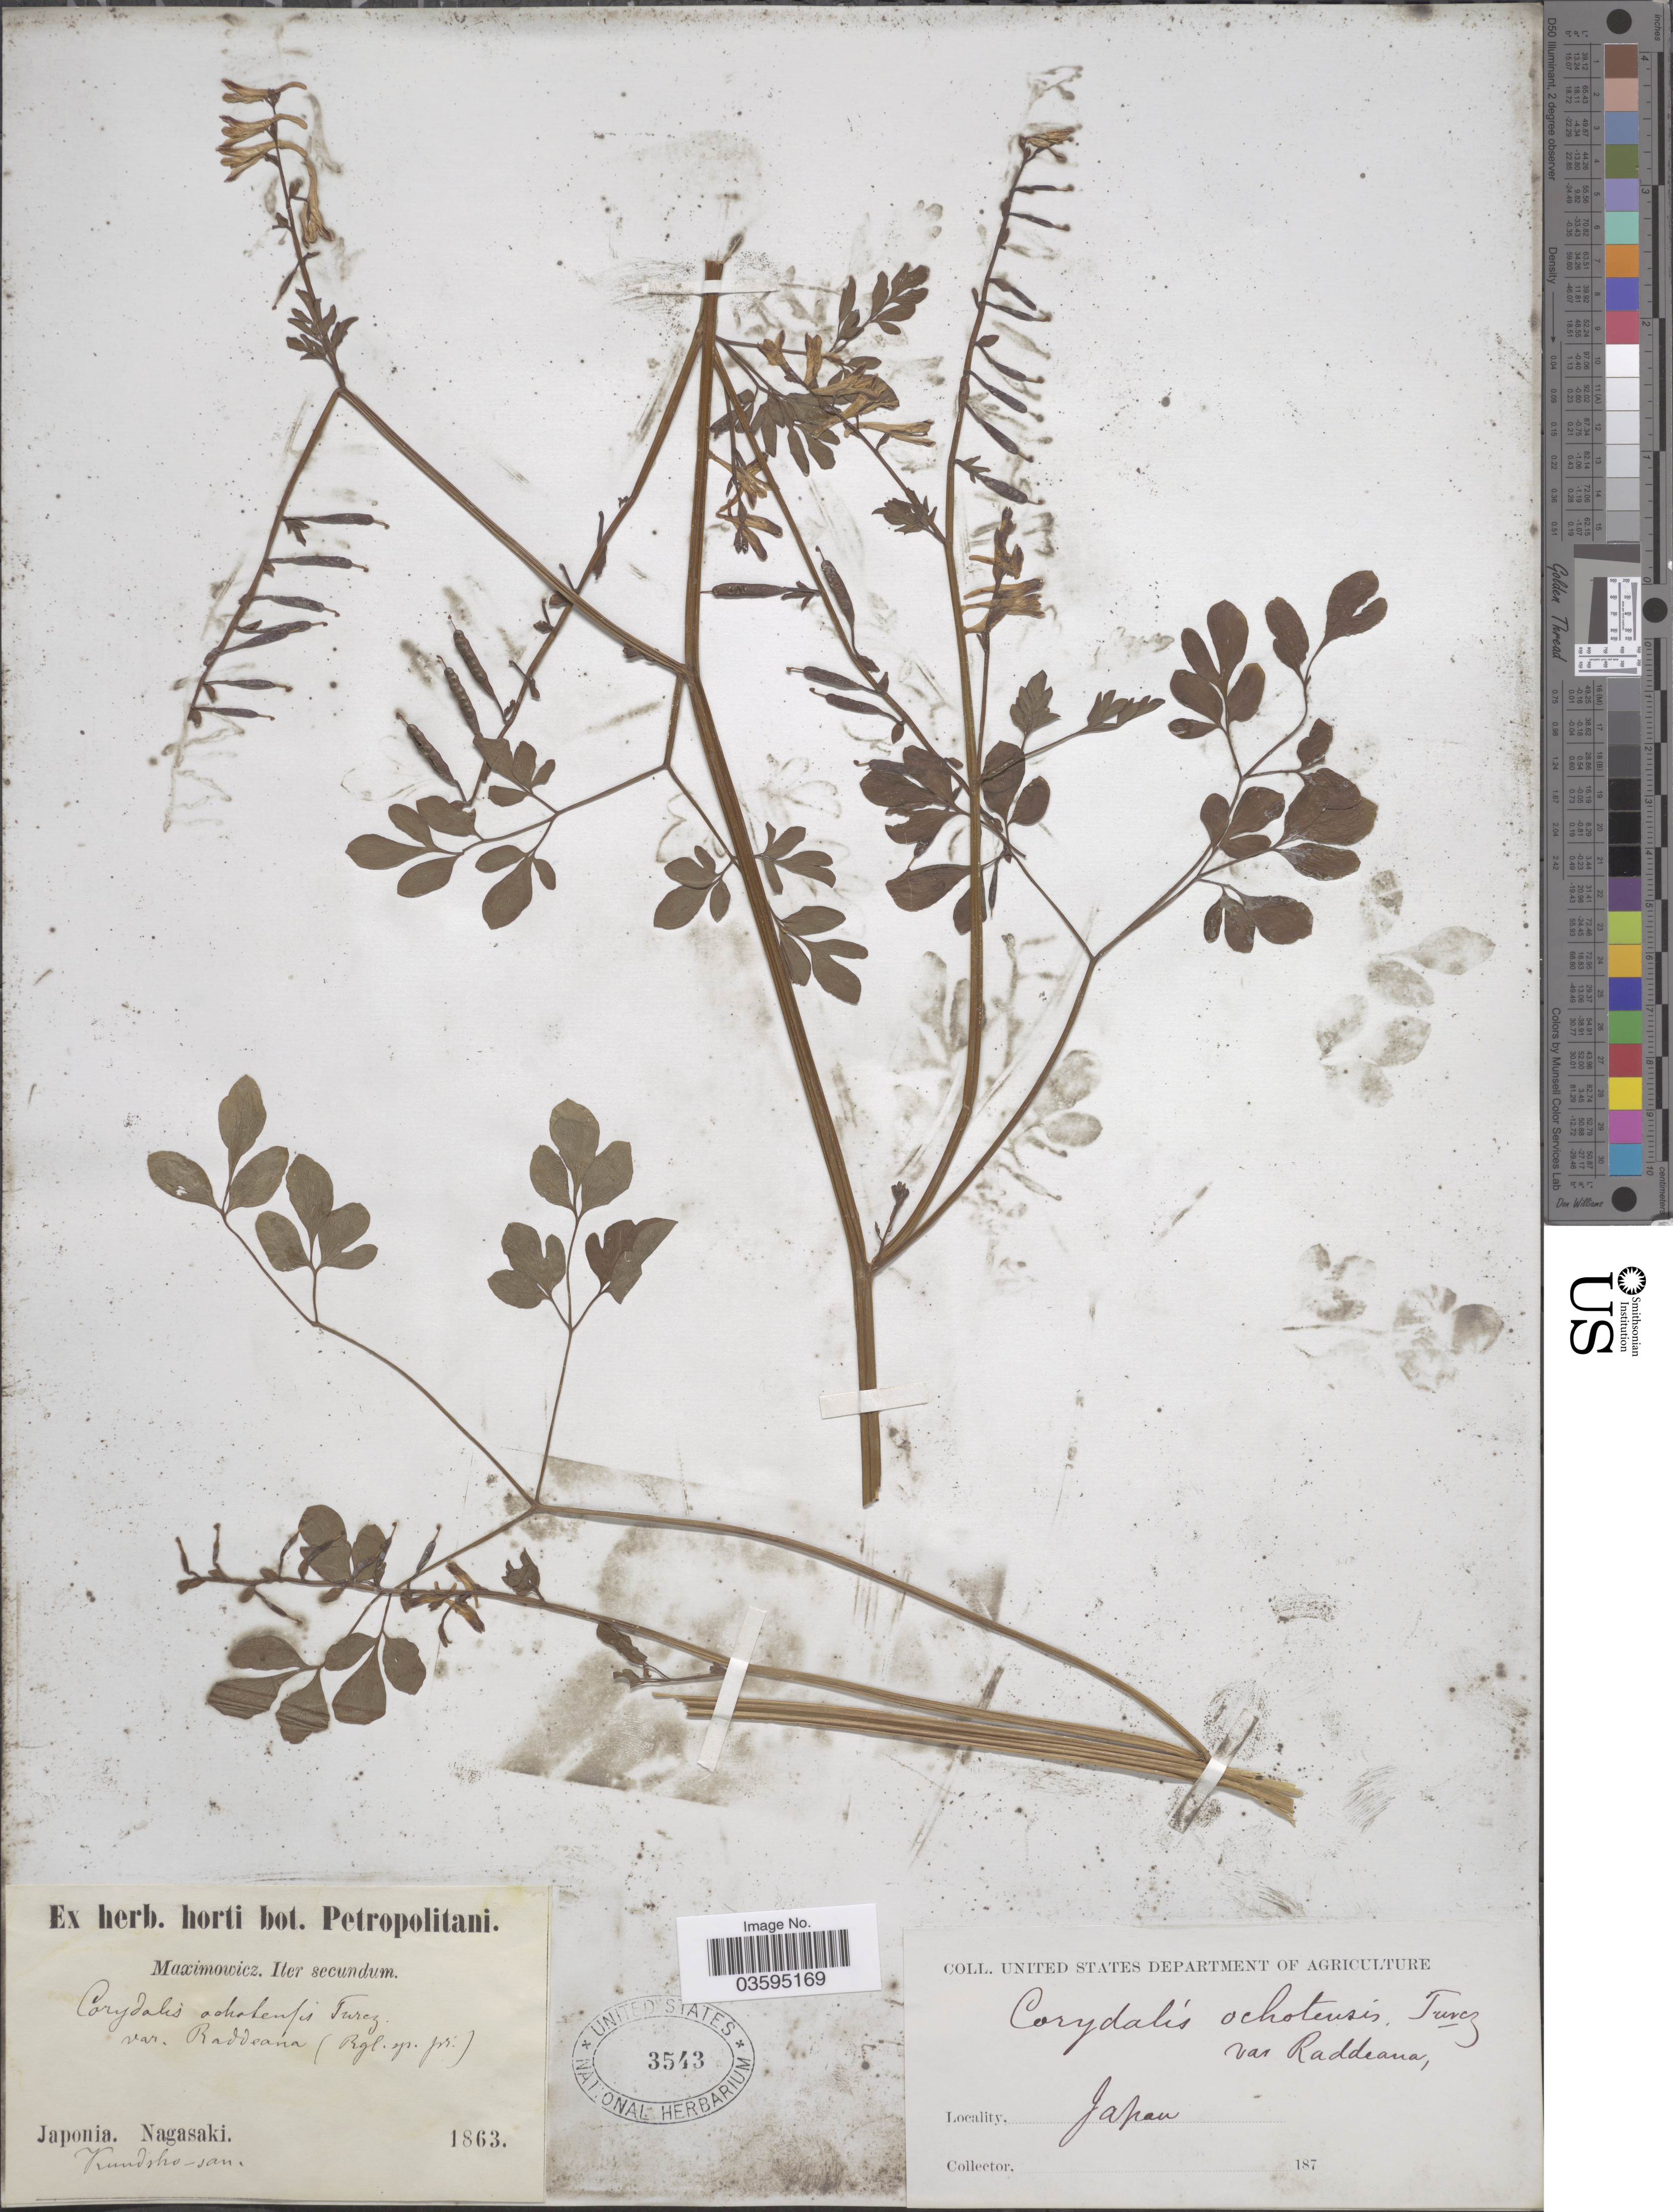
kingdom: Plantae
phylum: Tracheophyta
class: Magnoliopsida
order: Ranunculales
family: Papaveraceae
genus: Corydalis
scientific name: Corydalis ochotensis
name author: Turcz.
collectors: Maximowicz, --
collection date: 1863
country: Japan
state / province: Nagasaki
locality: Kundsho-san.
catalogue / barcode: US 3543